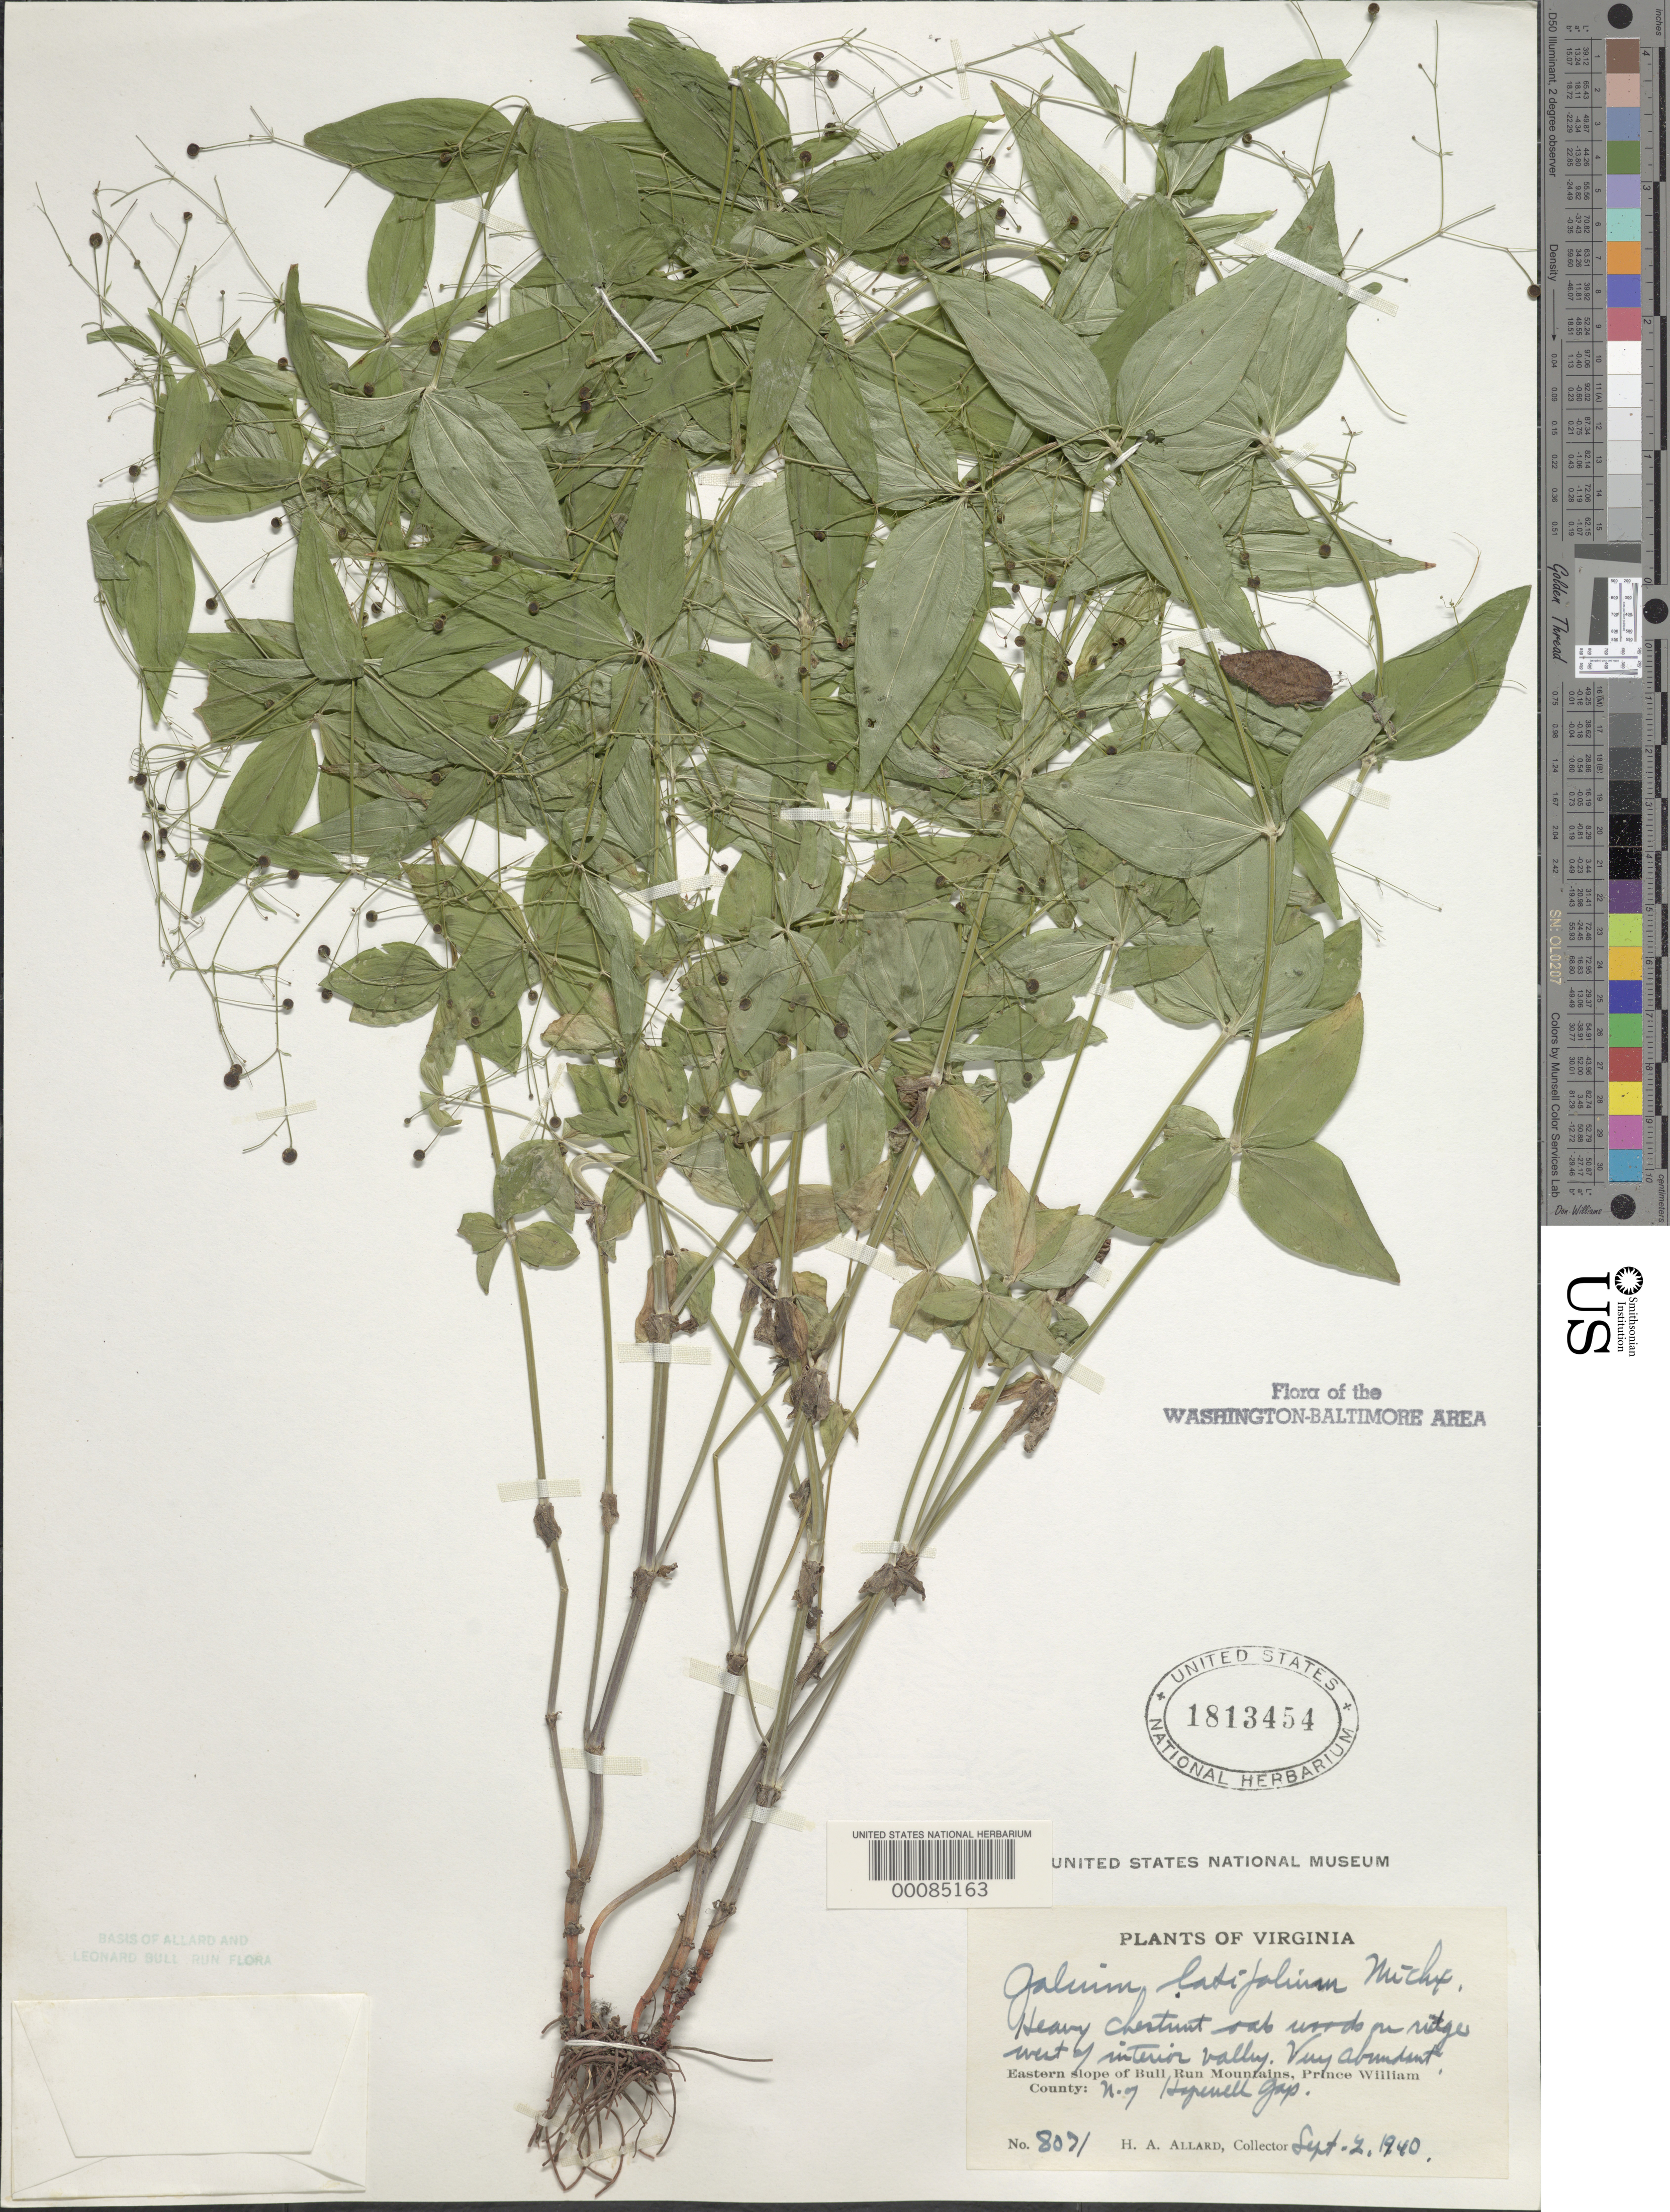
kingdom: Plantae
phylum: Tracheophyta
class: Magnoliopsida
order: Gentianales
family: Rubiaceae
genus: Galium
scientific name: Galium latifolium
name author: Michx.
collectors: H. A. Allard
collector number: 8071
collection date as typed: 02 Sep 1940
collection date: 1940-09-02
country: United States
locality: North of, Hopewell Gap, east slope of Bull Run Mts.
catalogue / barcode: US 1813454